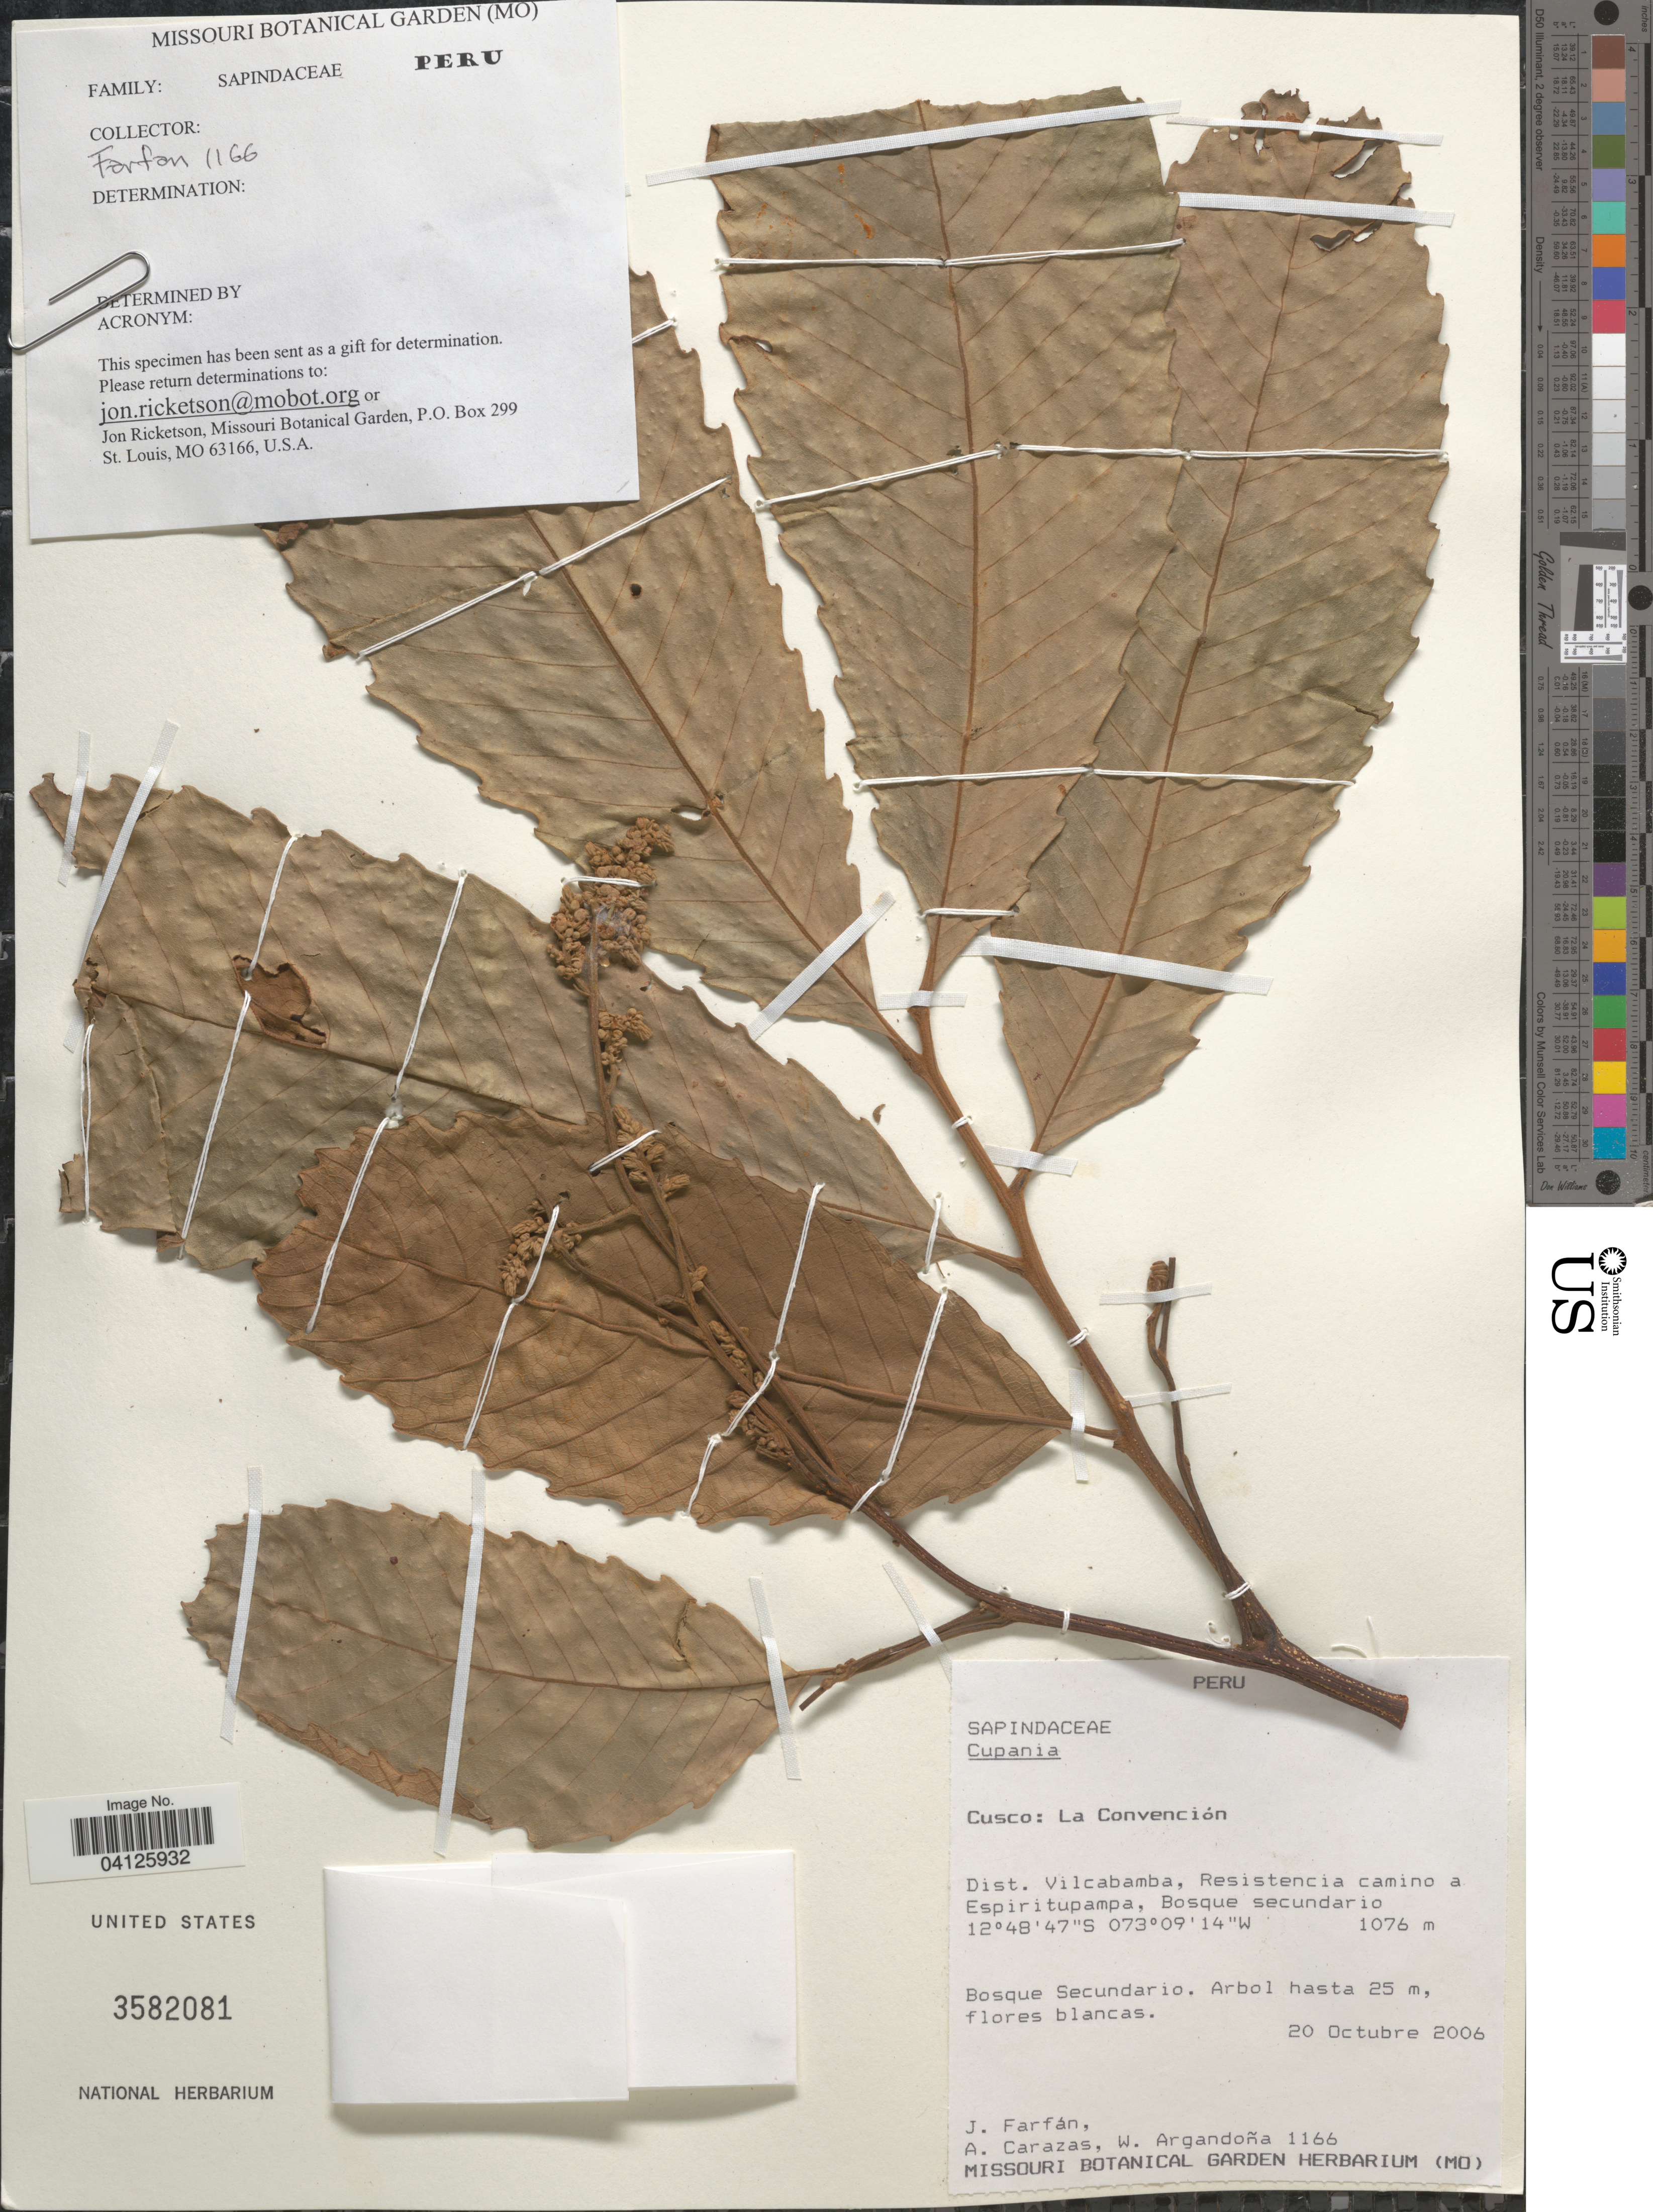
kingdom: Plantae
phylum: Tracheophyta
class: Magnoliopsida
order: Sapindales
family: Sapindaceae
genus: Cupania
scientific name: Cupania latifolia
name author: Kunth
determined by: Acevedo-Rodriguez, P., (US), Smithsonian Institution - National Museum of Natural History (UNITED STATES)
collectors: J. Farfán, A. Carazas & W. Argandona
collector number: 1166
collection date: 2006-10-20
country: Peru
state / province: Cusco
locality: La Convención. Dist. Vilcabamba, Resistencia camino a Espiritupampa, Bosque secundario.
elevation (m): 1076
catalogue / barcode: US 3582081